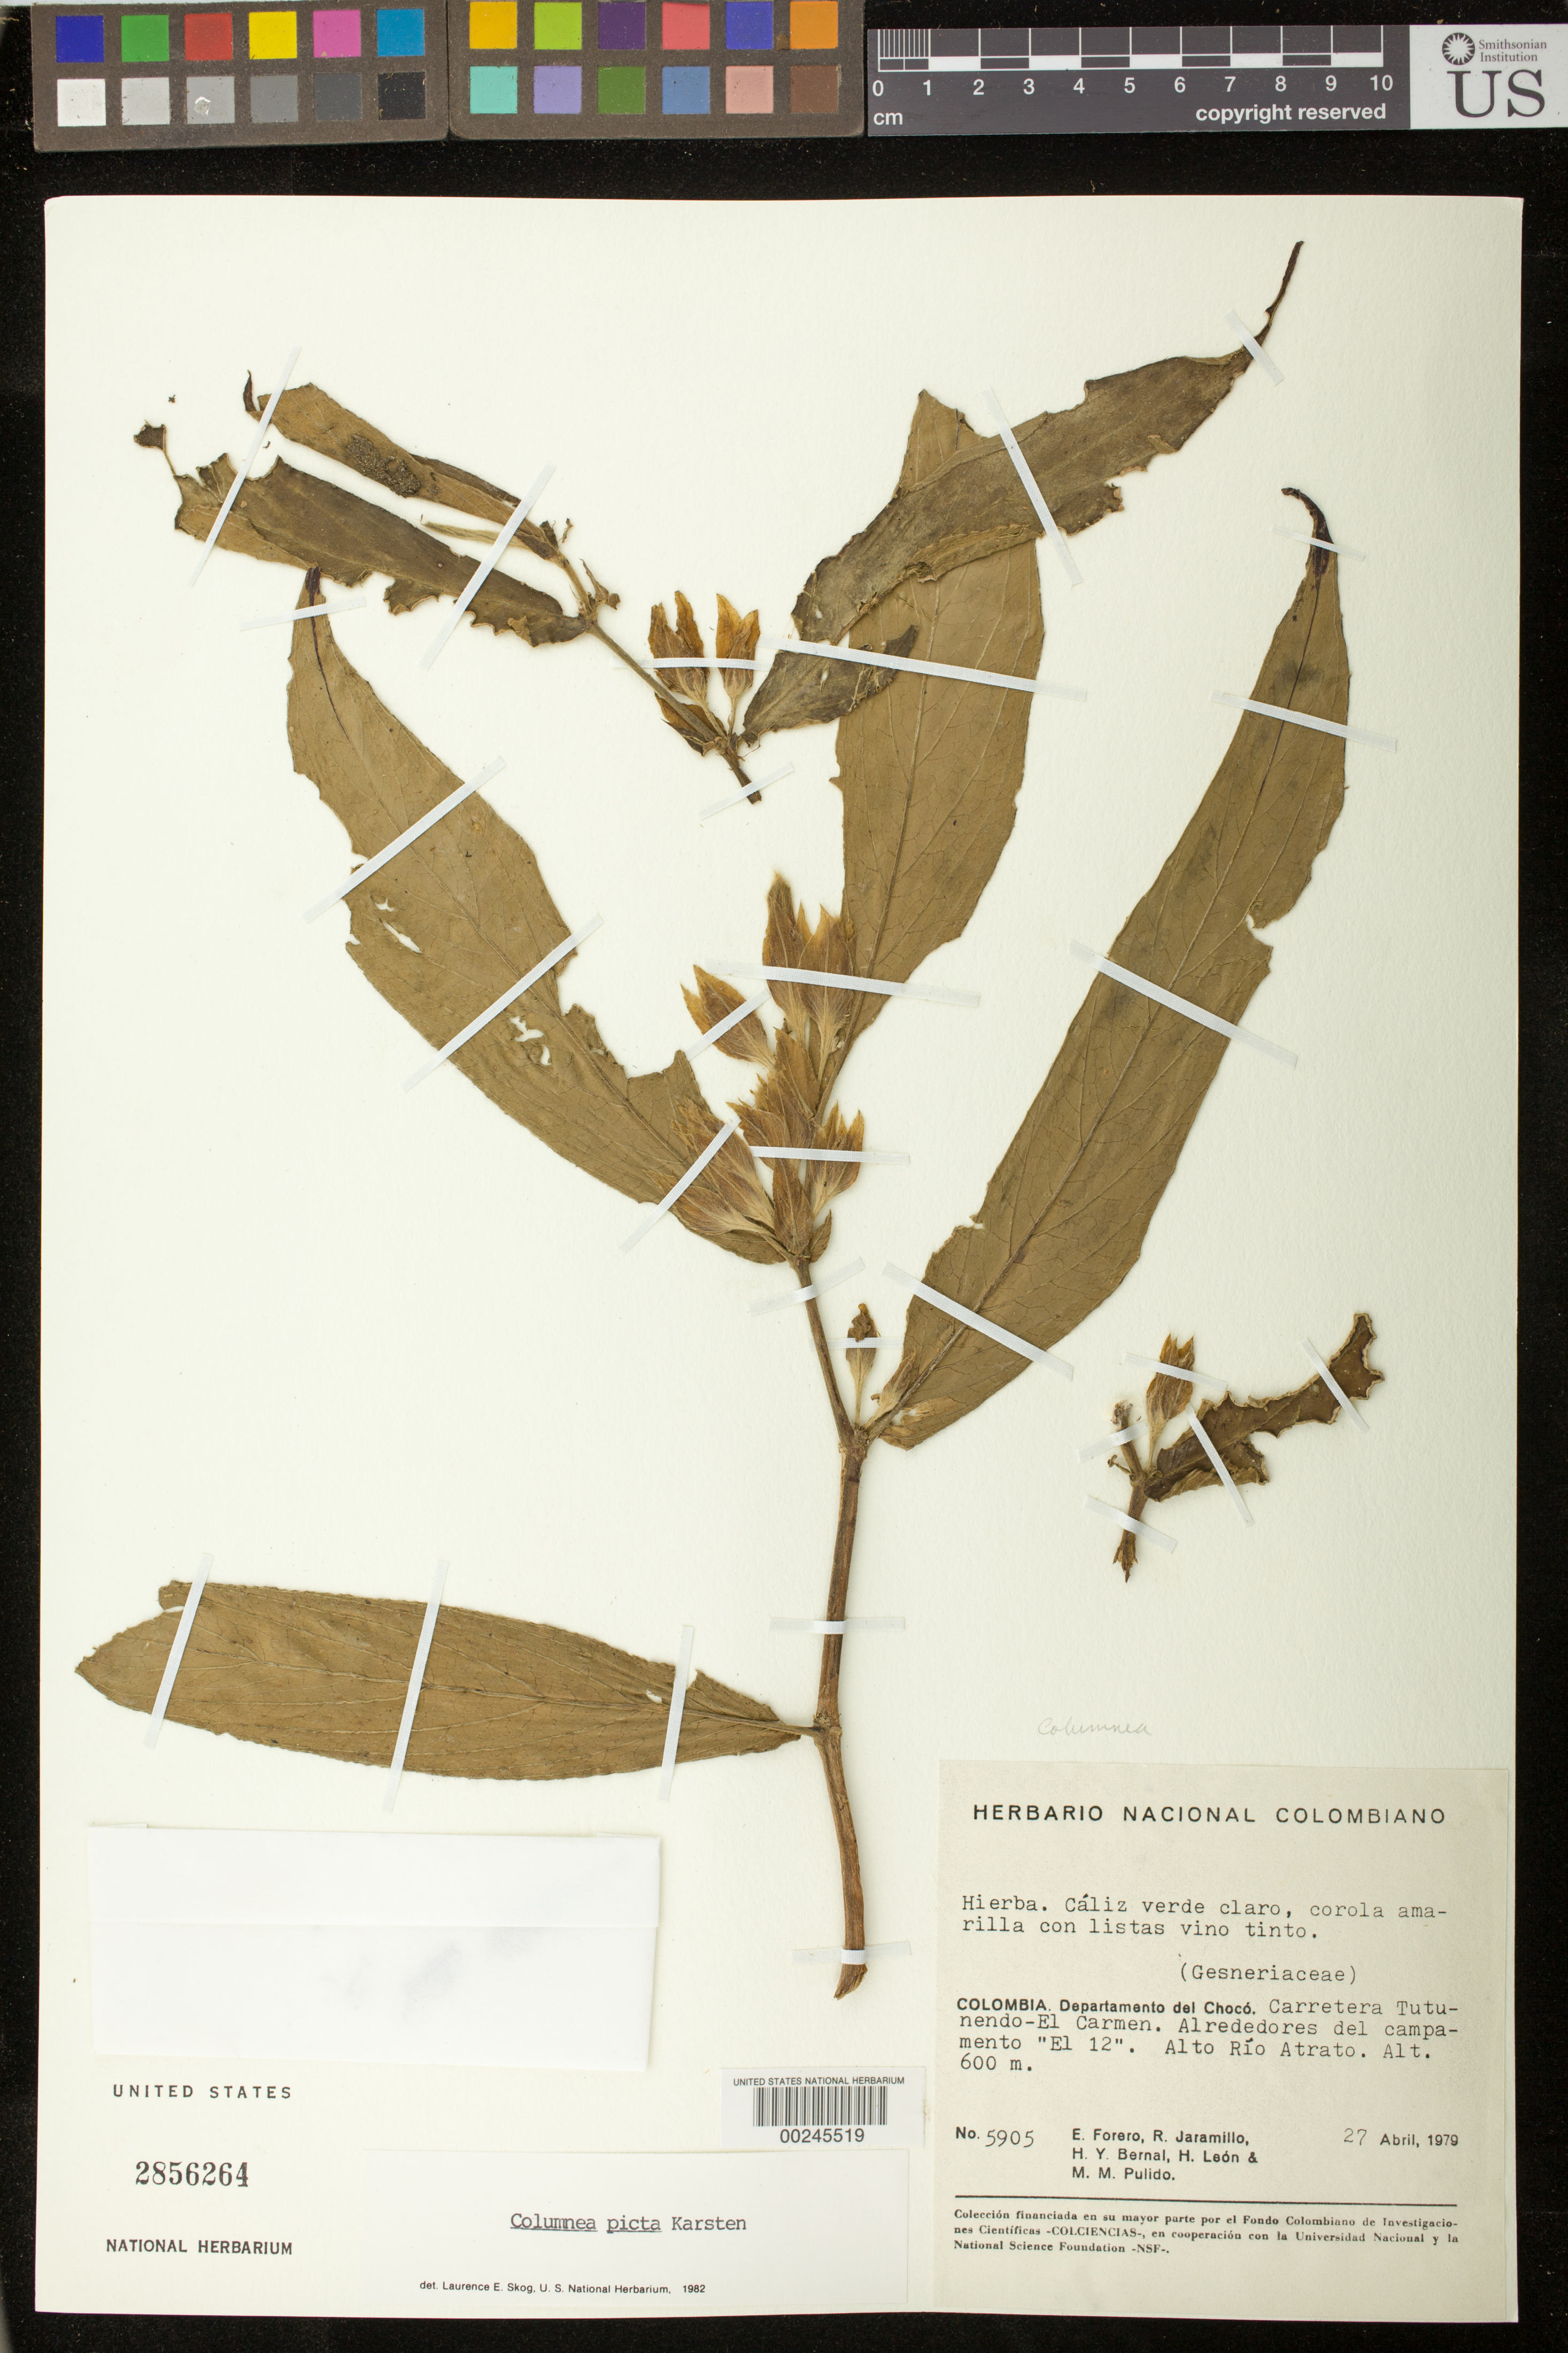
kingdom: Plantae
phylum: Tracheophyta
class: Magnoliopsida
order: Lamiales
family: Gesneriaceae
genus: Columnea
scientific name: Columnea karsteniana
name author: Singh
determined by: Skog, Laurence E.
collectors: E. Forero, R. Jaramillo M., H. Y. Bernal, H. Leon & M. Pulido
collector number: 5905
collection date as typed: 27 Apr 1979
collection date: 1979-04-27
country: Colombia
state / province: Chocó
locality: Tutunendo-El Carmen highway, environs of encampment "el 12", alto Rio Atrato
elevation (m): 600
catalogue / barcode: US 2856264